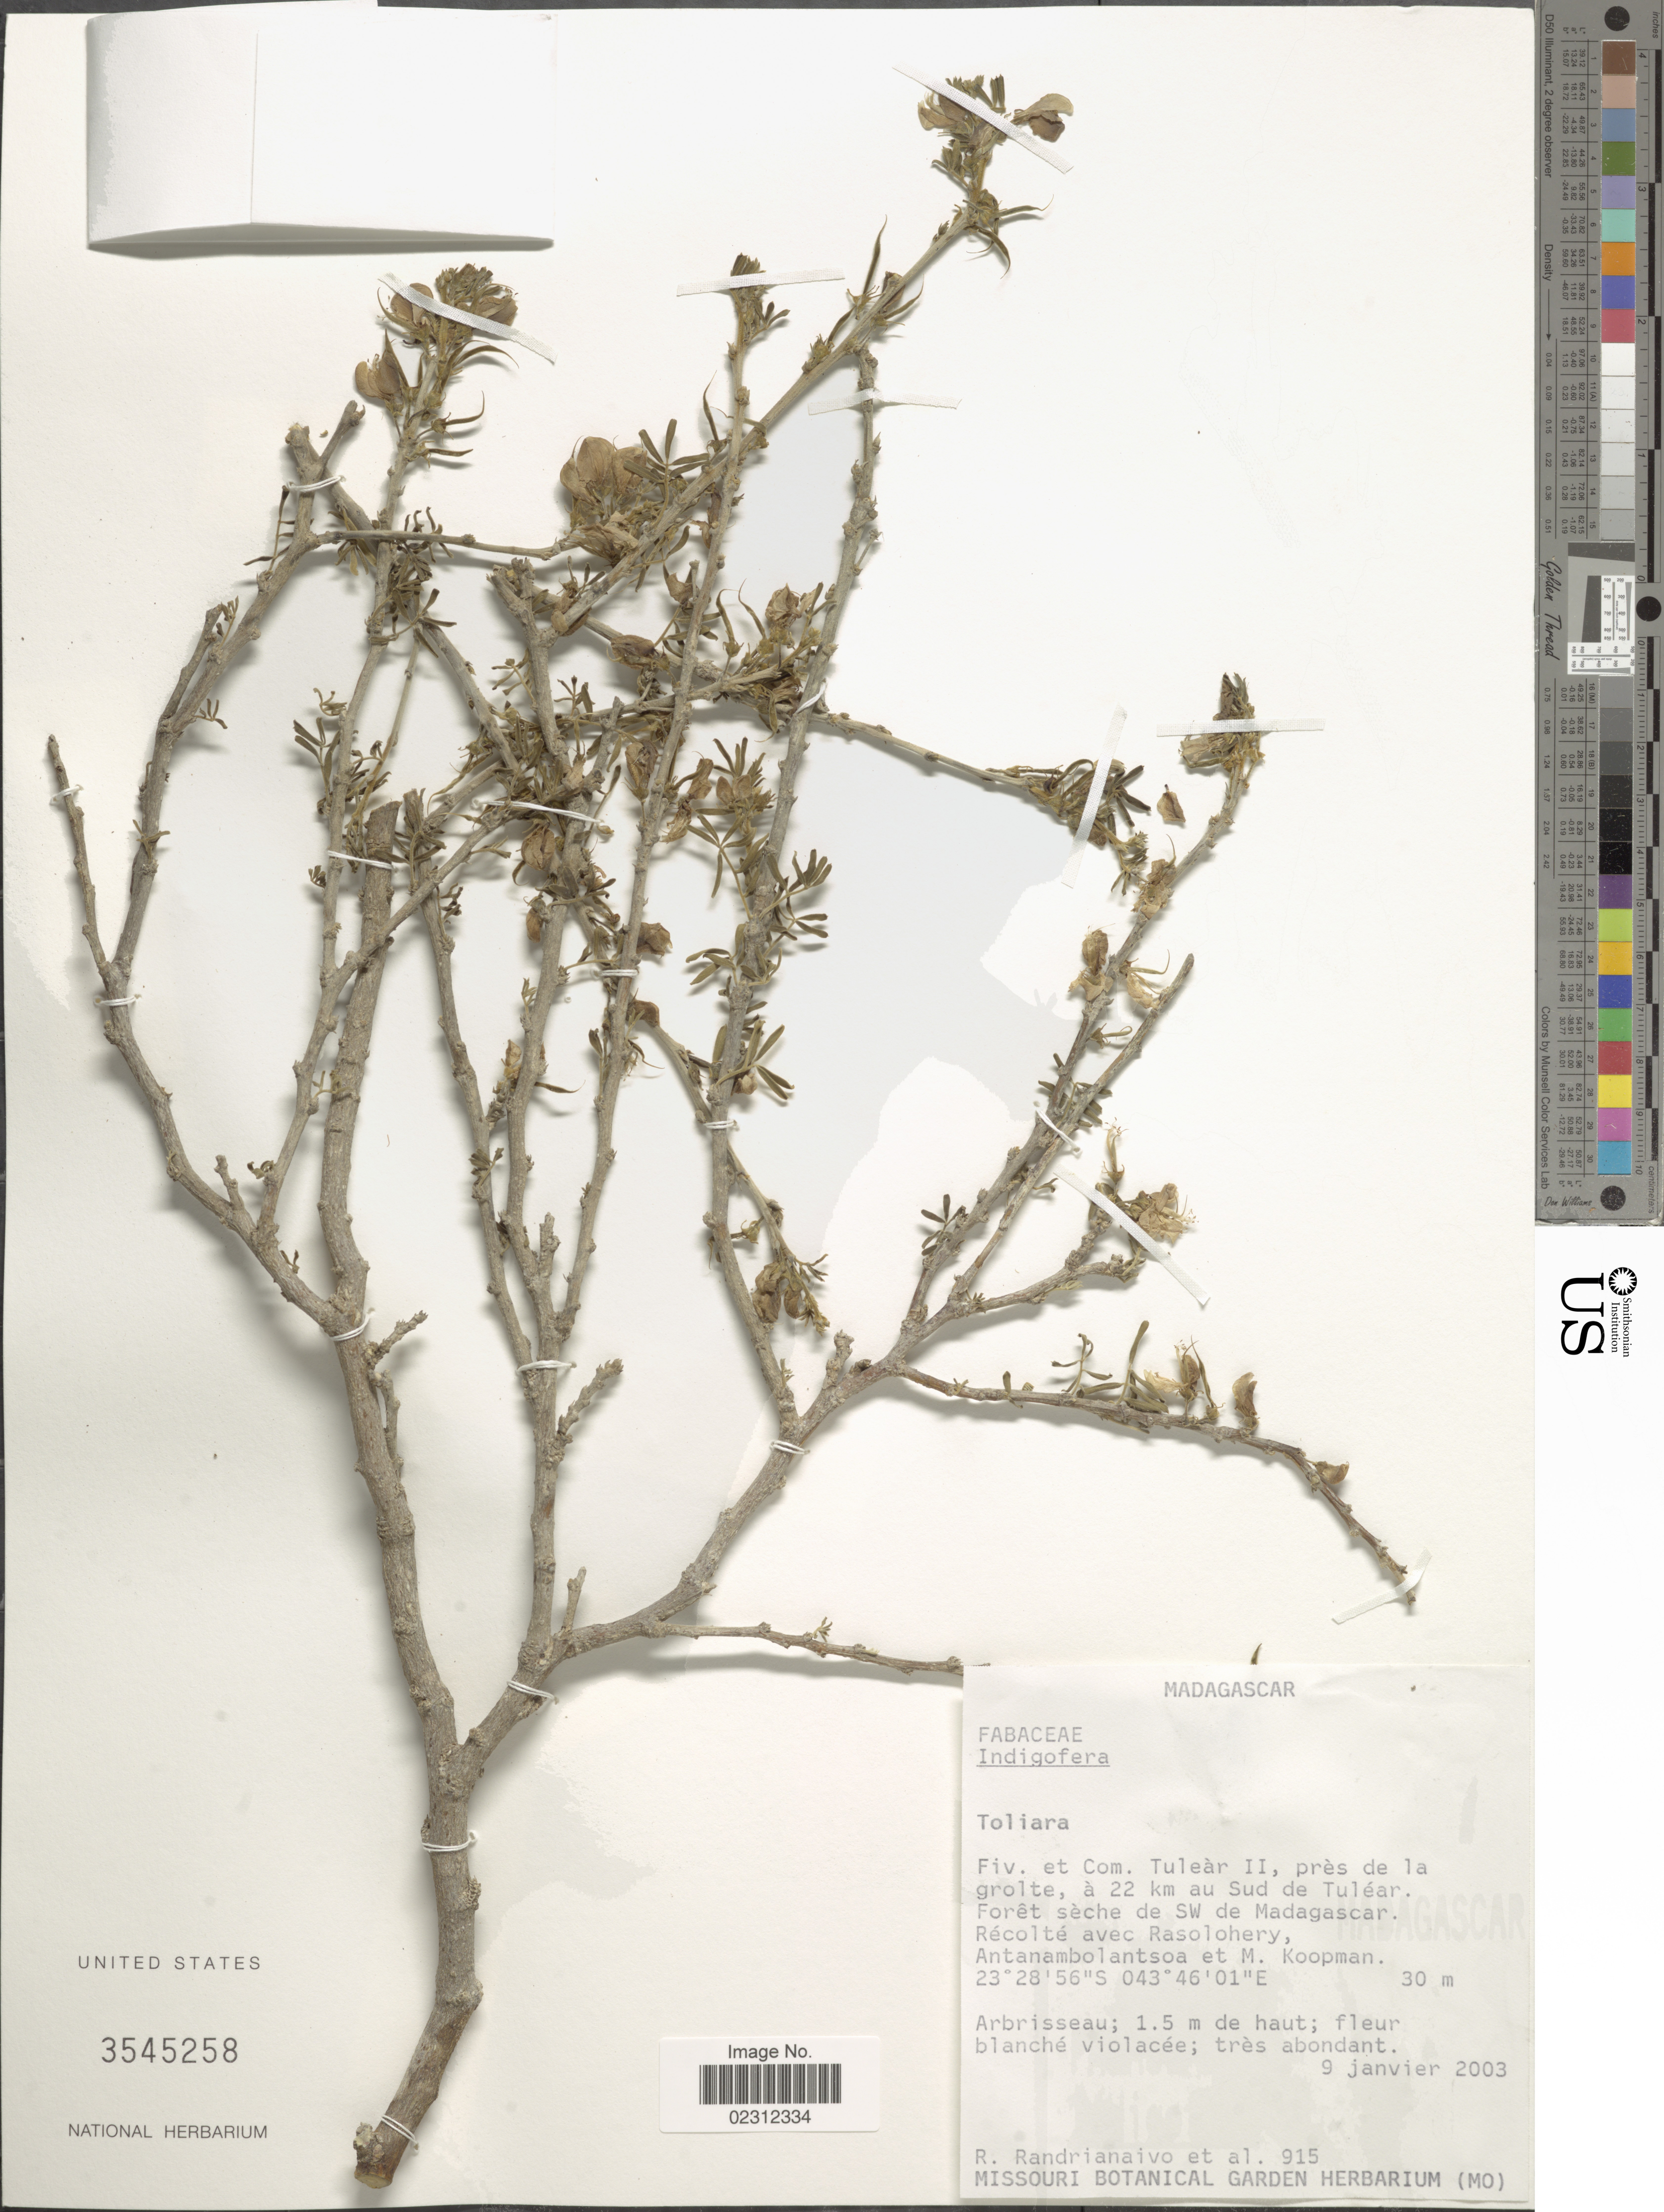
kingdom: Plantae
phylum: Tracheophyta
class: Magnoliopsida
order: Fabales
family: Fabaceae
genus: Indigofera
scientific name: Indigofera sp.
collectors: R. Randrianaivo & et al.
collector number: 915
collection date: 2003-01-09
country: Madagascar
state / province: Atsimo-Andrefana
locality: A 22 km au Sud de Tulear. Foret seche de SW de Madagascar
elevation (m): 30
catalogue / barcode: US 3545258